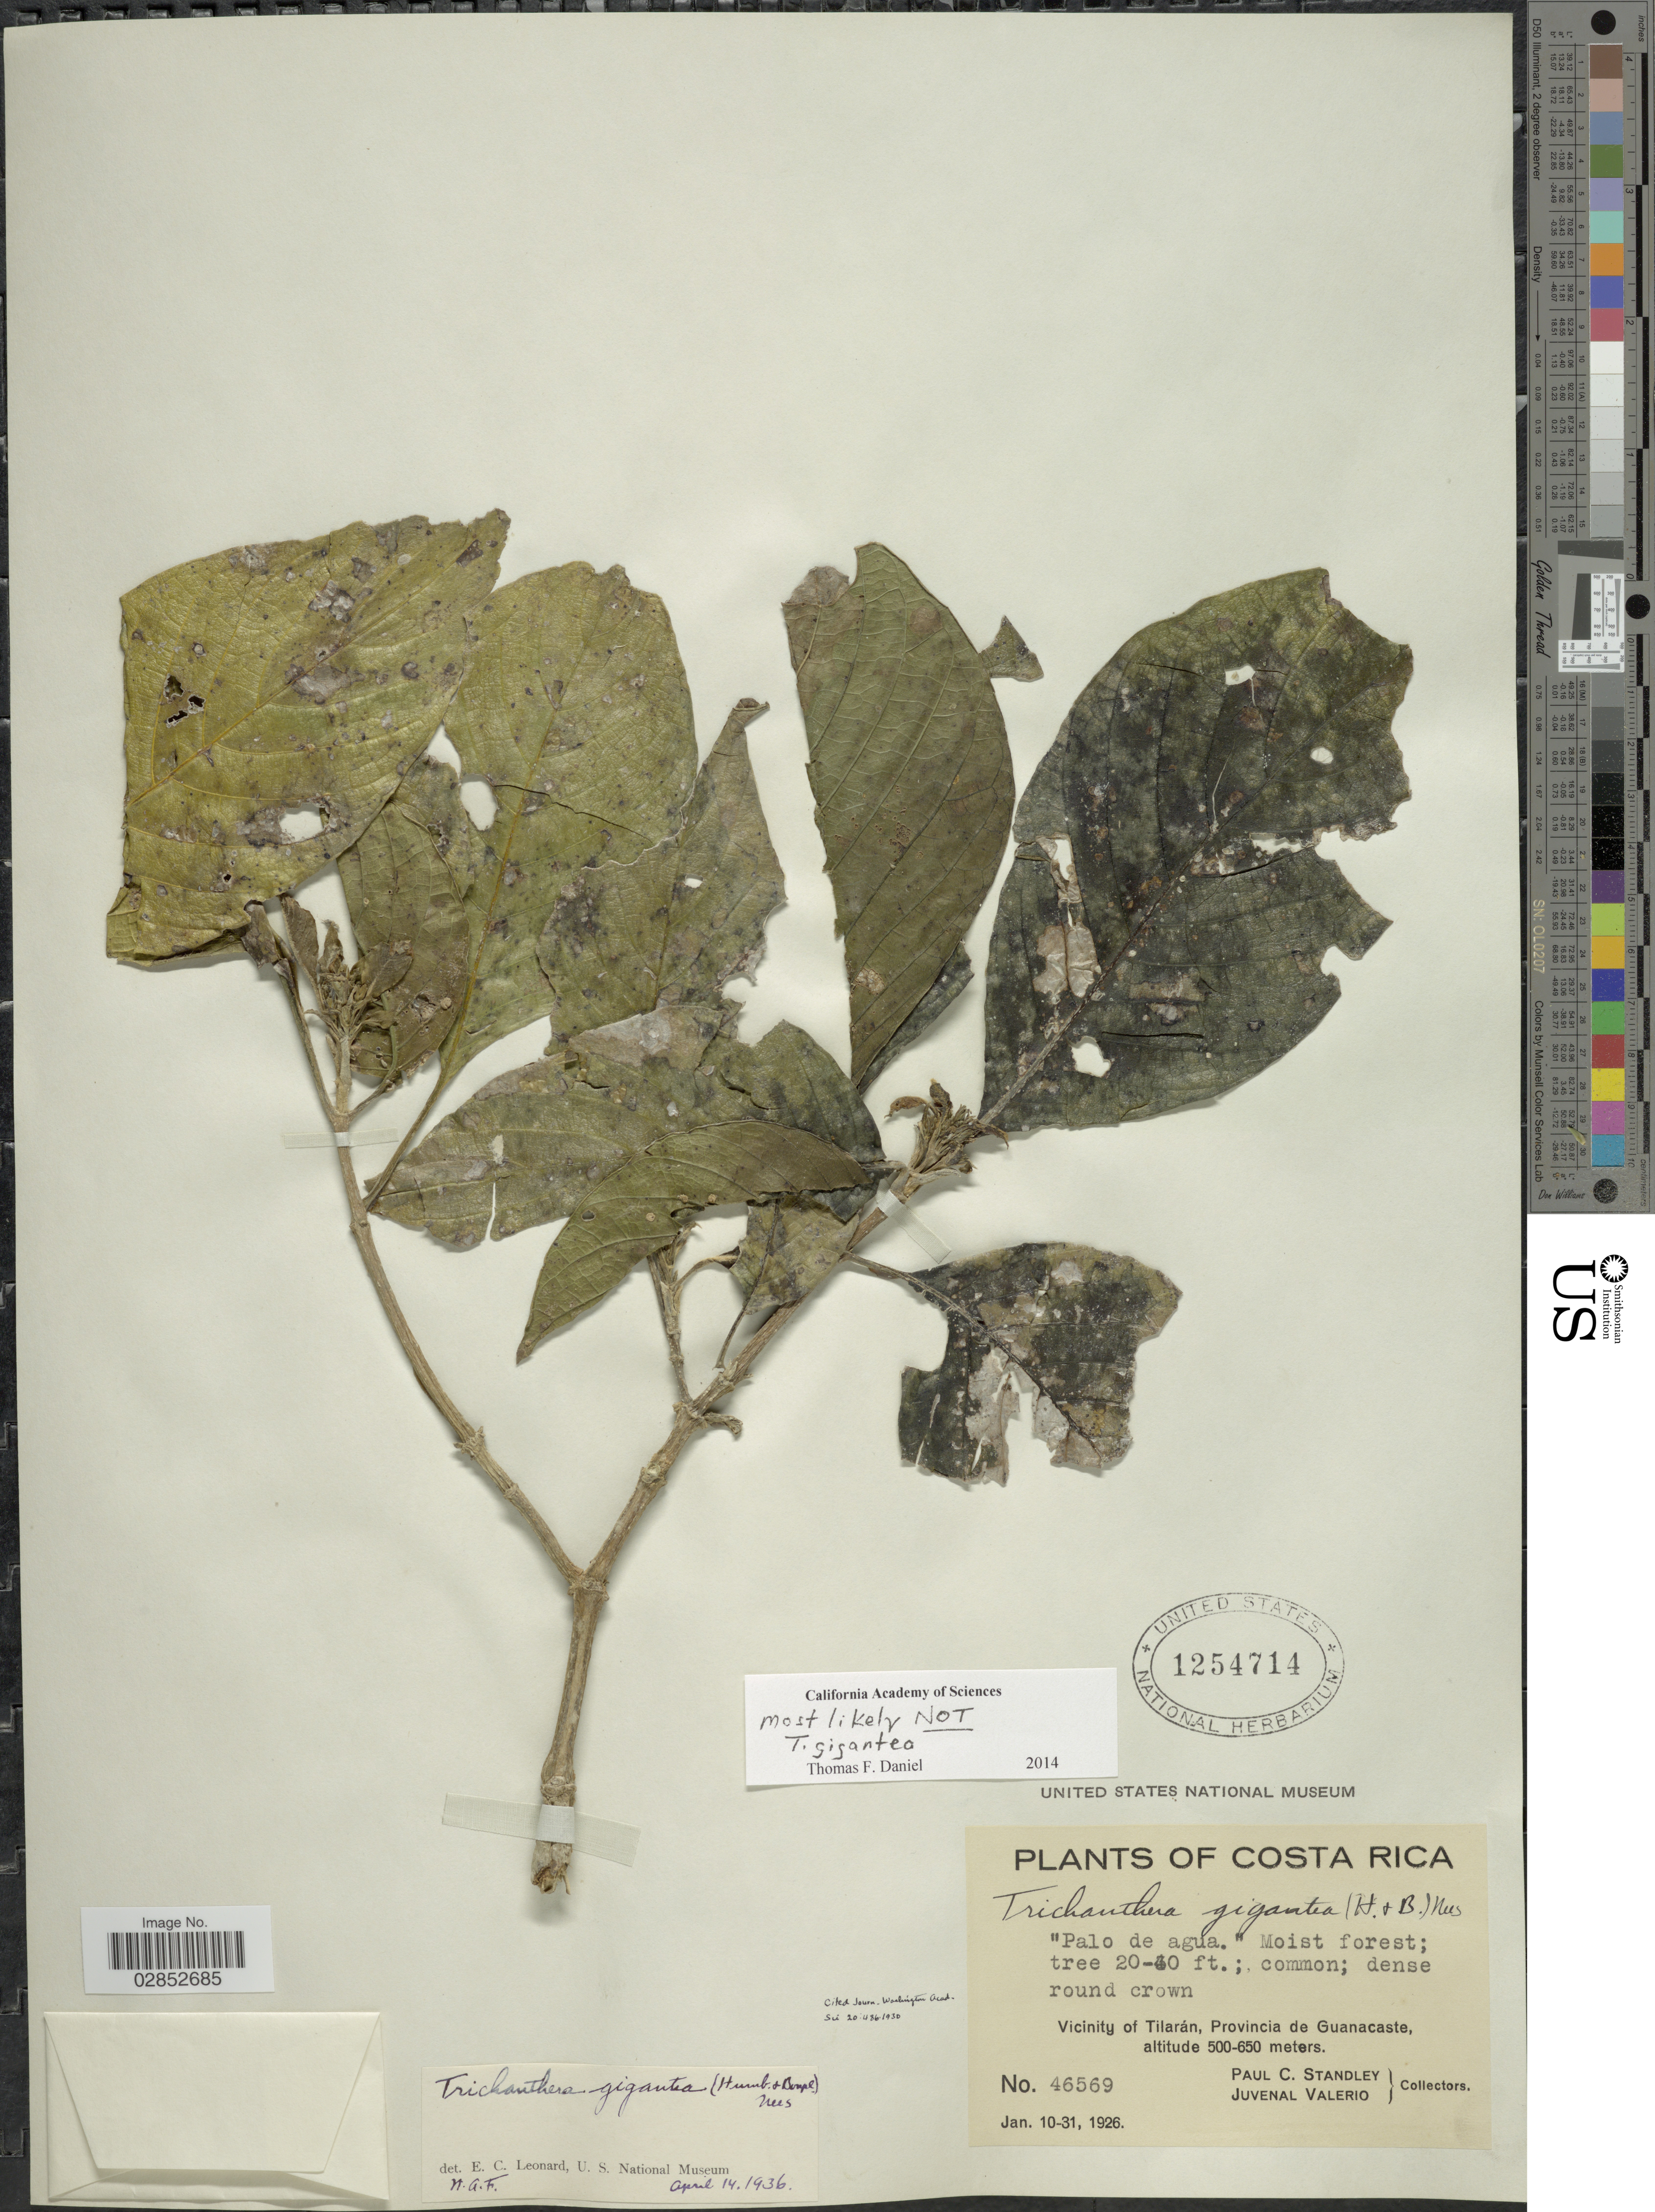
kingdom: Plantae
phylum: Tracheophyta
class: Magnoliopsida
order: Lamiales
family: Acanthaceae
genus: Trichanthera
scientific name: Trichanthera gigantea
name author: (Bonpl.) Nees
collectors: P. C. Standley & J. Valerio R.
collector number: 46569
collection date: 1926-01-10/1926-01-31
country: Costa Rica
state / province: Guanacaste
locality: Vicinity of Tilarán, Provincia de Guancaste.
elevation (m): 500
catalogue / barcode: US 1254714